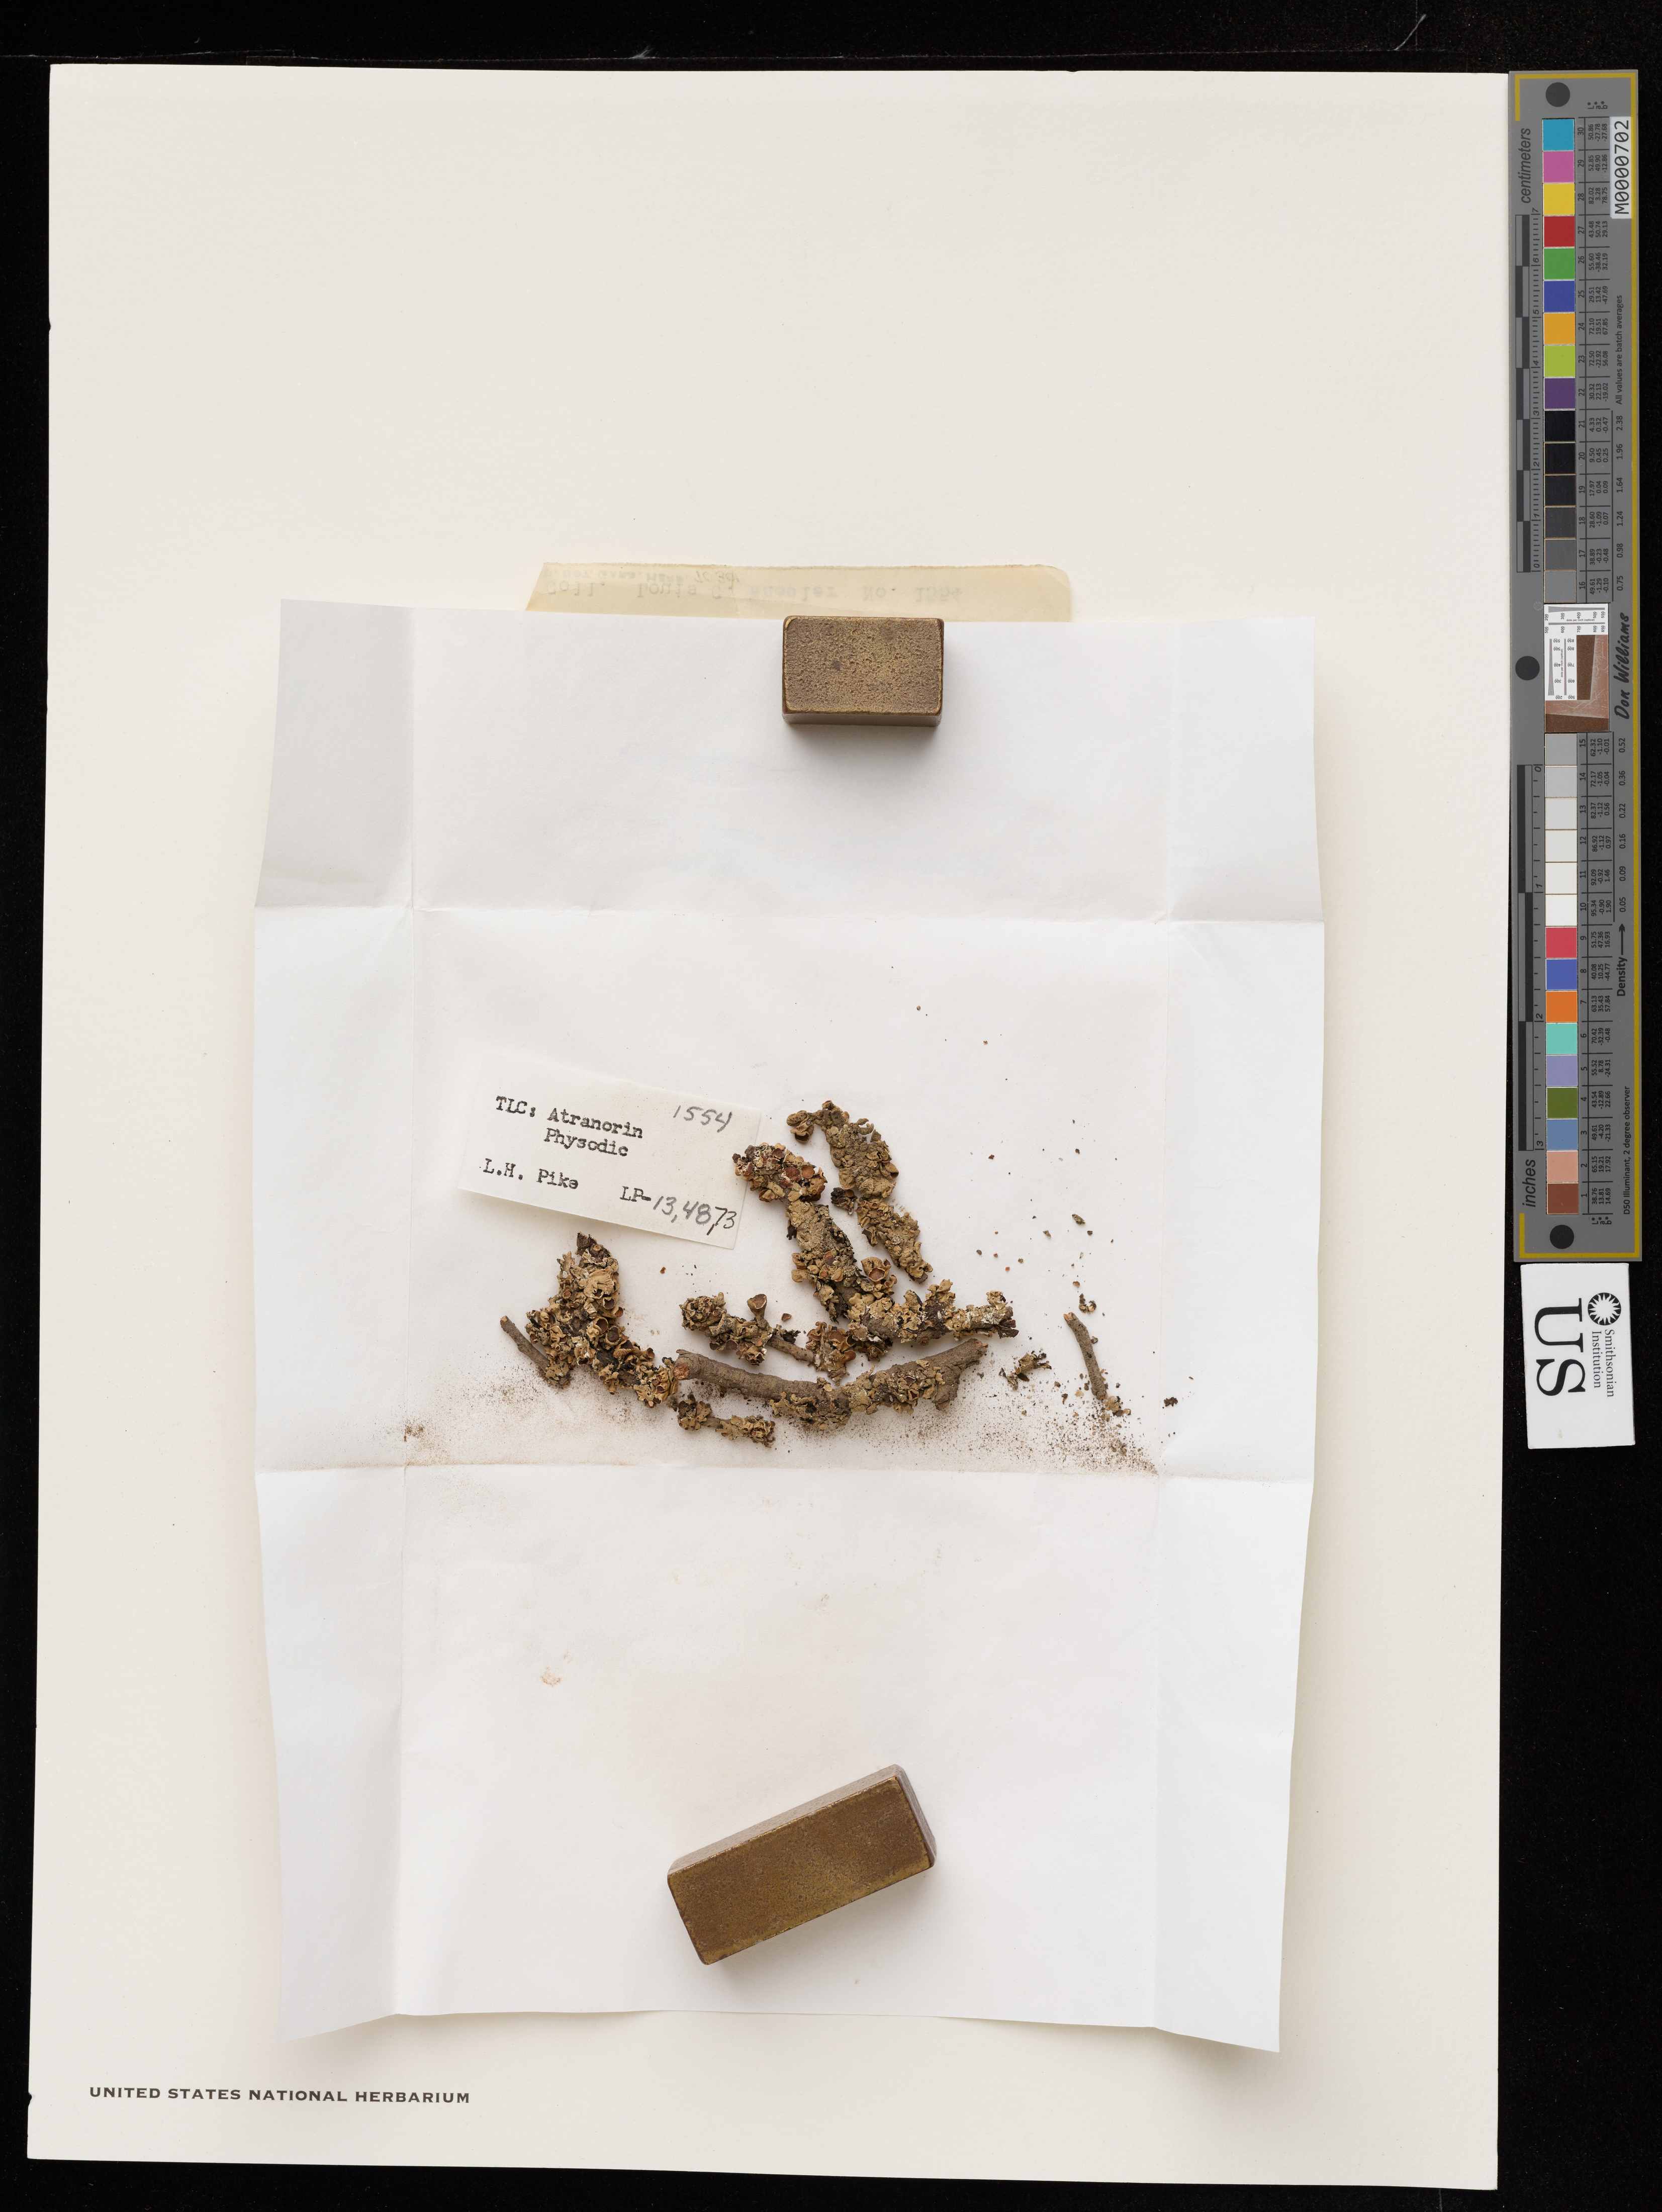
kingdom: Fungi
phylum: Ascomycota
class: Lecanoromycetes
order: Lecanorales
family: Parmeliaceae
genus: Hypogymnia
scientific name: Hypogymnia occidentalis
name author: L.H. Pike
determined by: McCune, B.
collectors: L. C. Wheeler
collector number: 1554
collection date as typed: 14 Mar 1933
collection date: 1933-03-14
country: United States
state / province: California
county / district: Los Angeles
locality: Santa monica mts. Head of Benedict canyon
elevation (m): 0